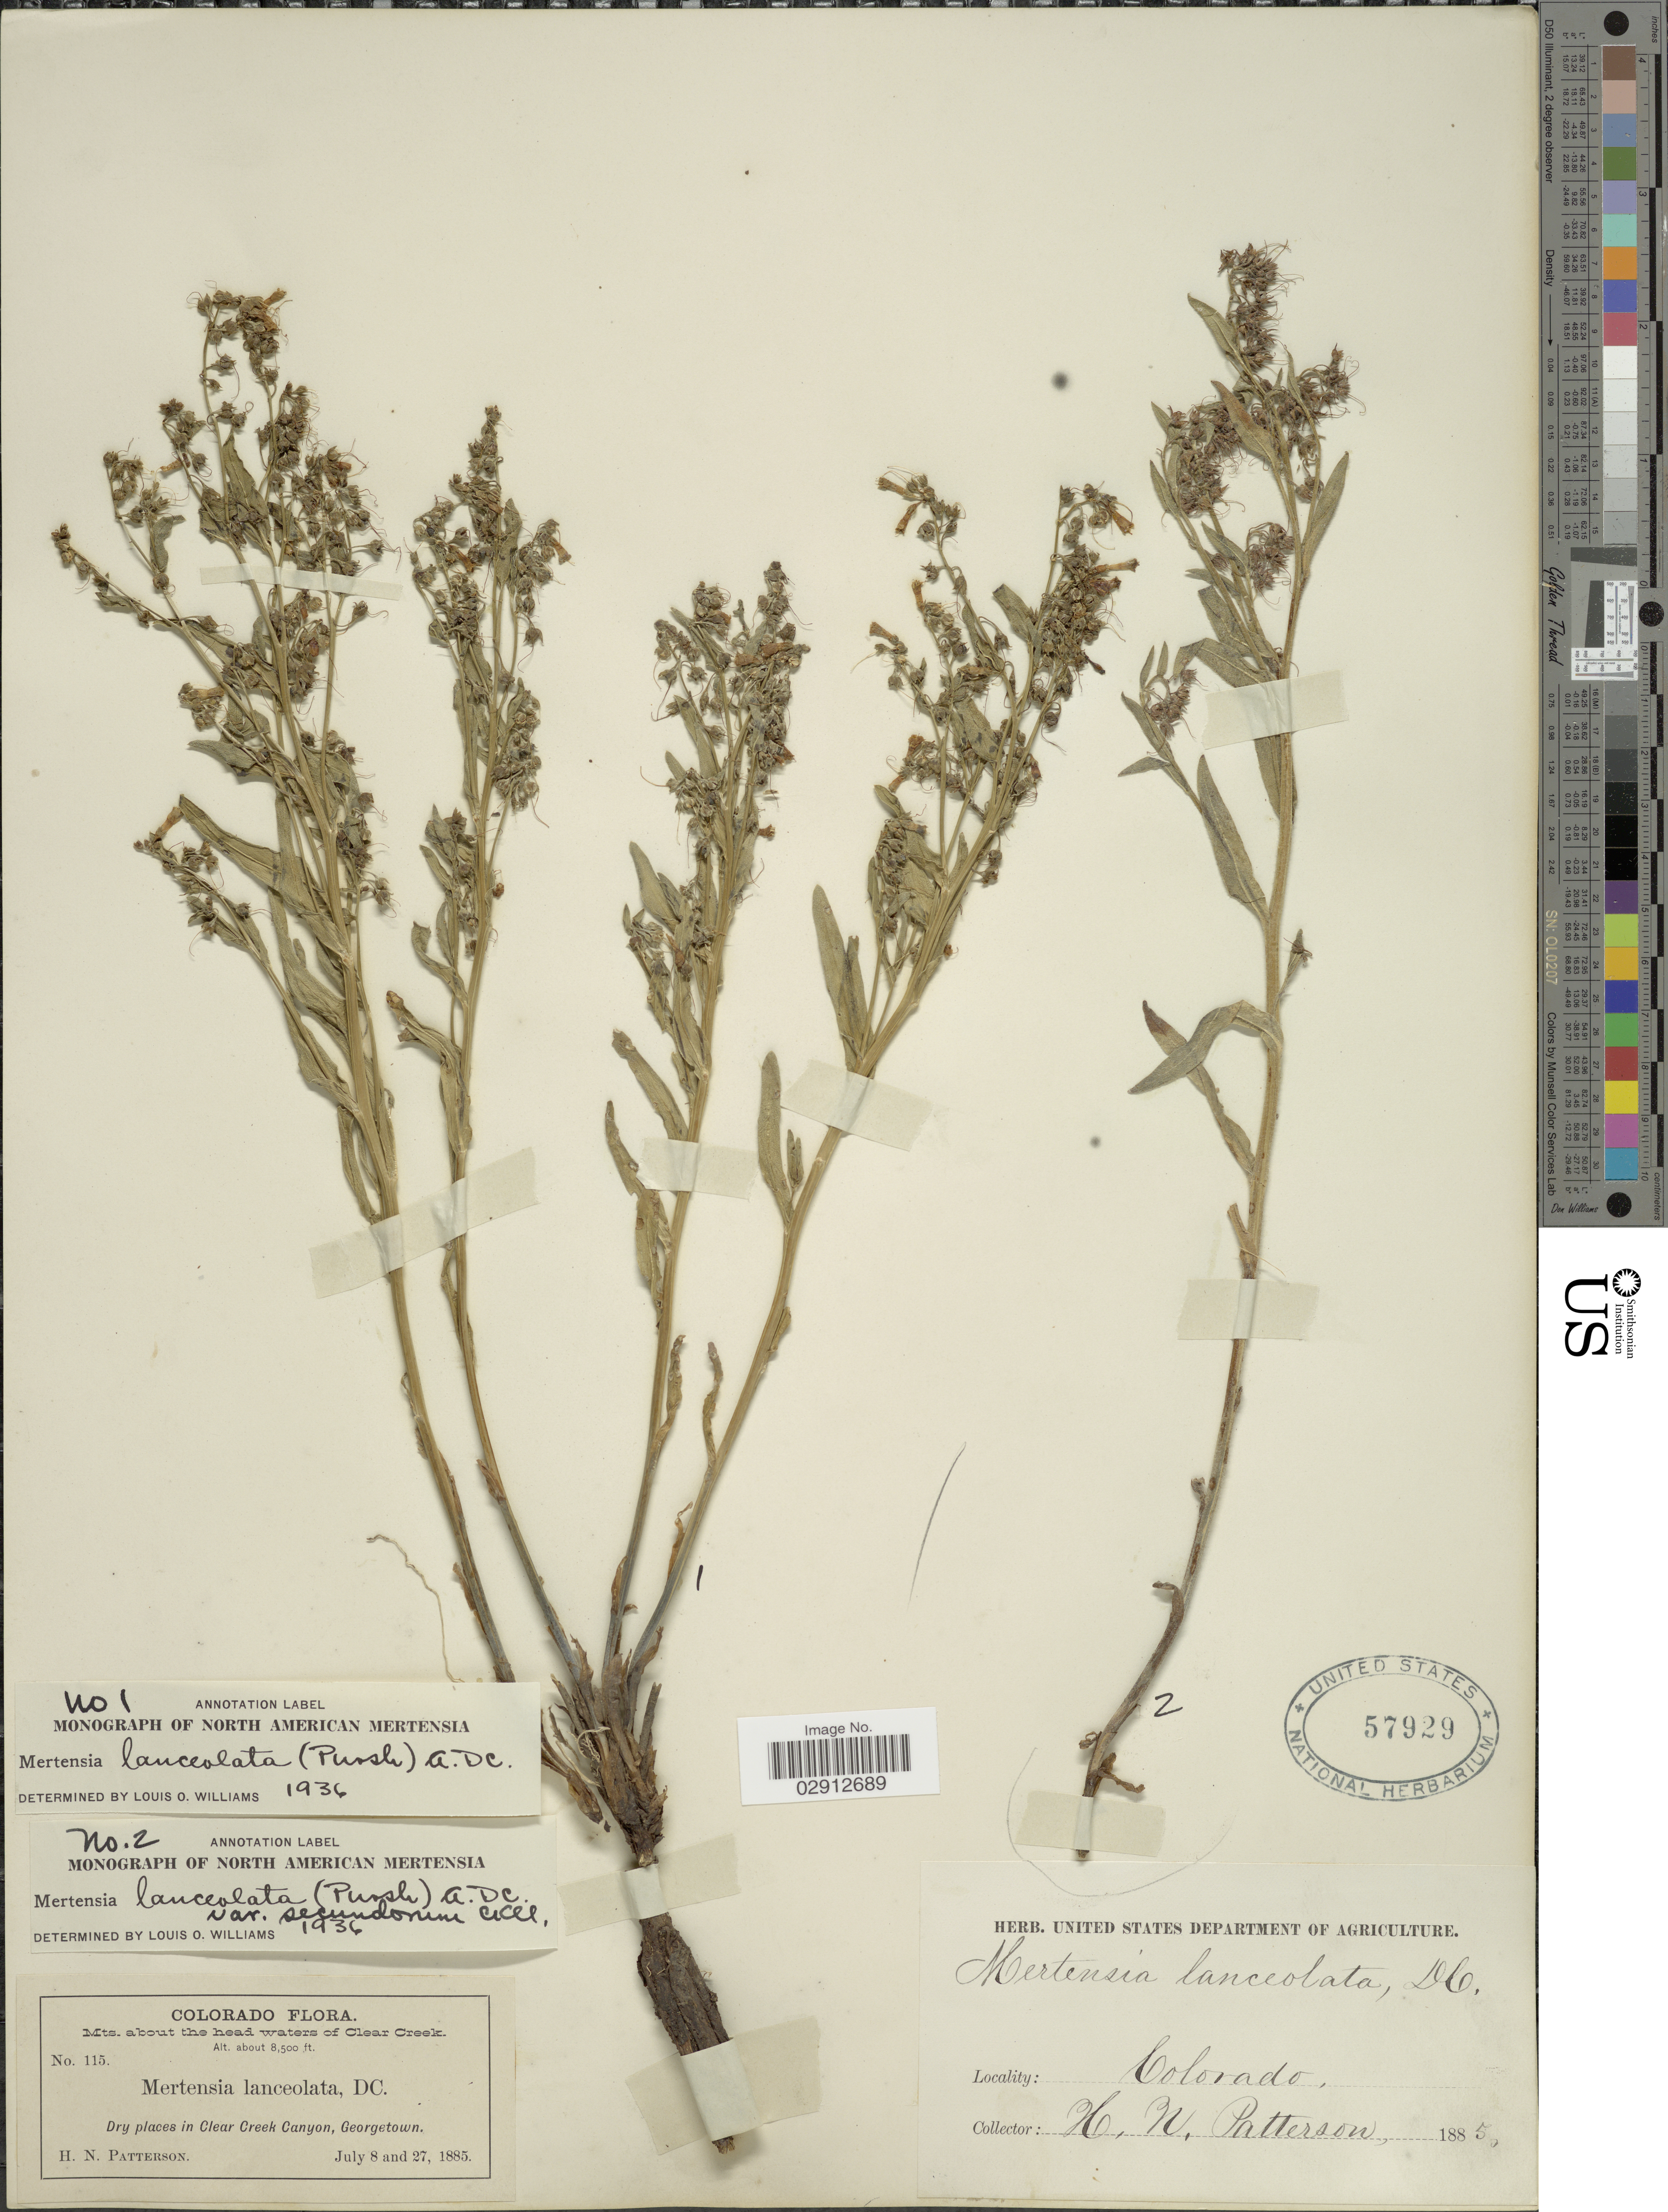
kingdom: Plantae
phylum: Tracheophyta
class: Magnoliopsida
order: Boraginales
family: Boraginaceae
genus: Mertensia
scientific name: Mertensia lanceolata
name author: (Pursh) DC. ex A. DC.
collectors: H. N. Patterson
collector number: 115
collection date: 1885-07-08/1885-07-27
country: United States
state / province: Colorado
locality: Mts. about the head waters of Clear Creek. In Clear Creek Canyon, Georgetown.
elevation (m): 2591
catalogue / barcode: US 57929